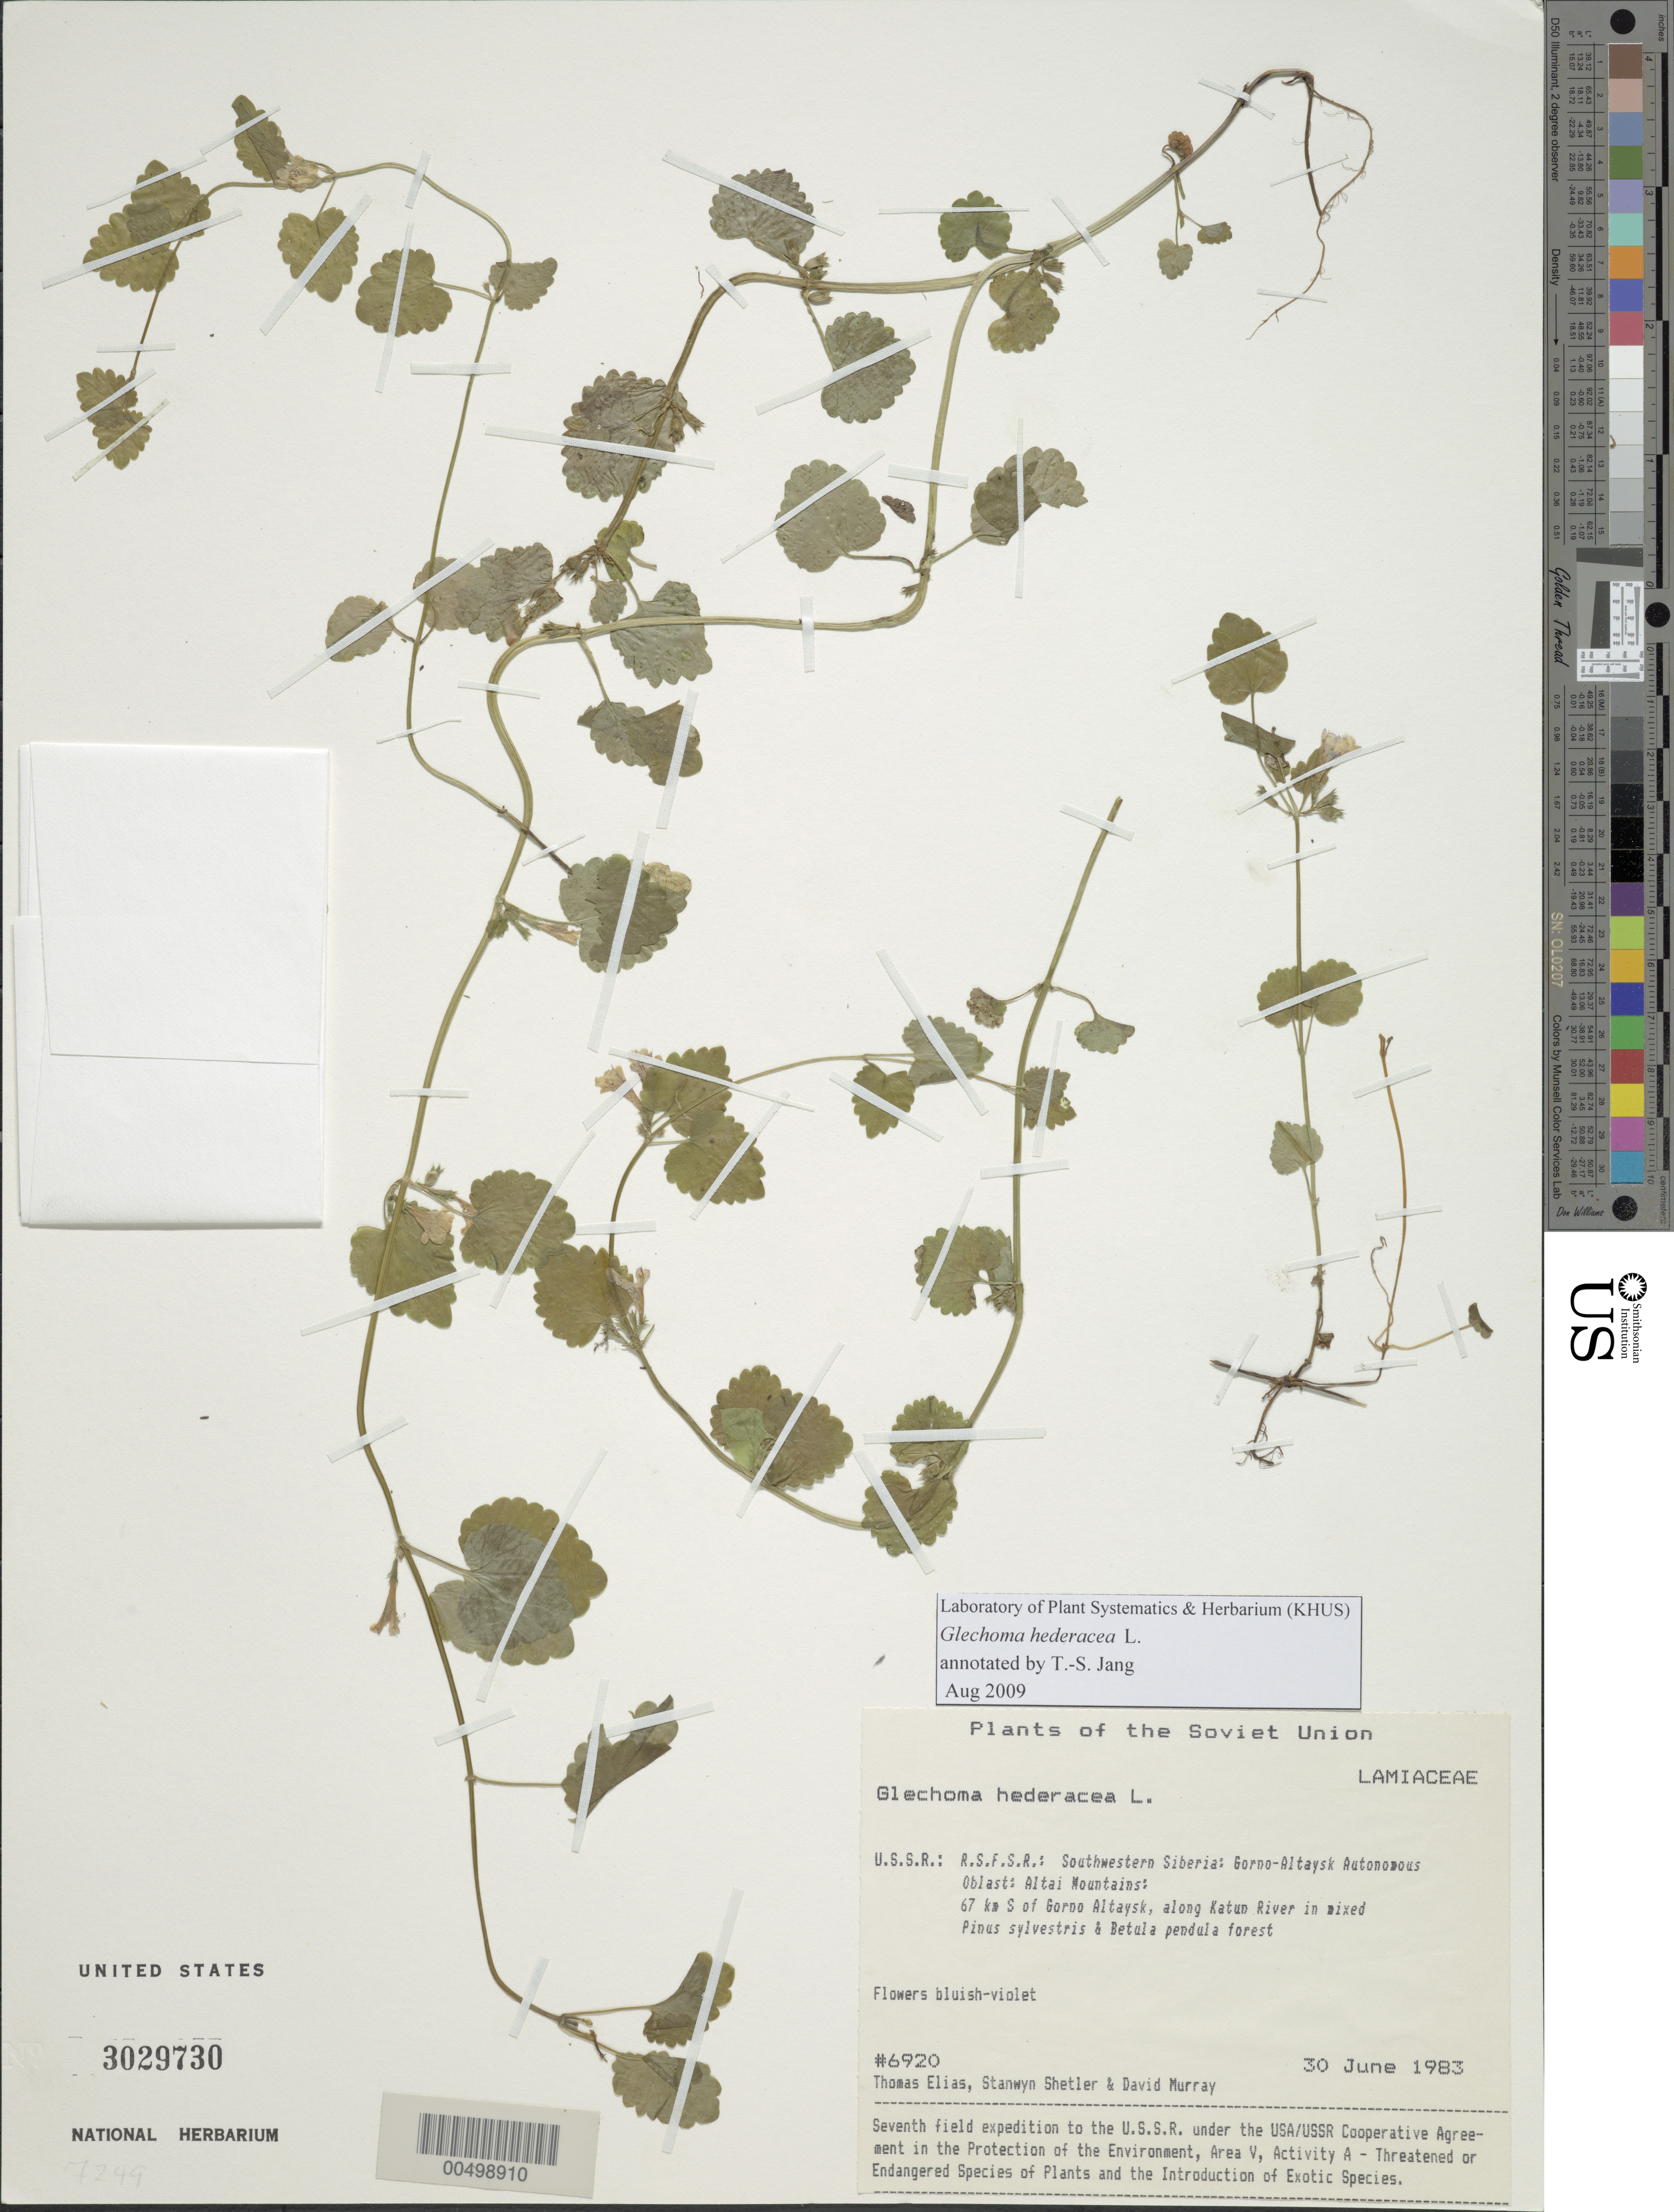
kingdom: Plantae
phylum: Tracheophyta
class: Magnoliopsida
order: Lamiales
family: Lamiaceae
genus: Glechoma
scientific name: Glechoma hederacea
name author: L.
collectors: T. Elias, S. Shetler & D. F. Murray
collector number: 6920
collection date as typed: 30 Jun 1983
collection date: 1983-06-30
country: Russian Federation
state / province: Altai Republic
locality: Altai Mountains, 67 km S of Gorno-Altaysk, along Katun River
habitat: in mixed Pinus sylvestris and Betula pendula forest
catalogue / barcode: US 3029730